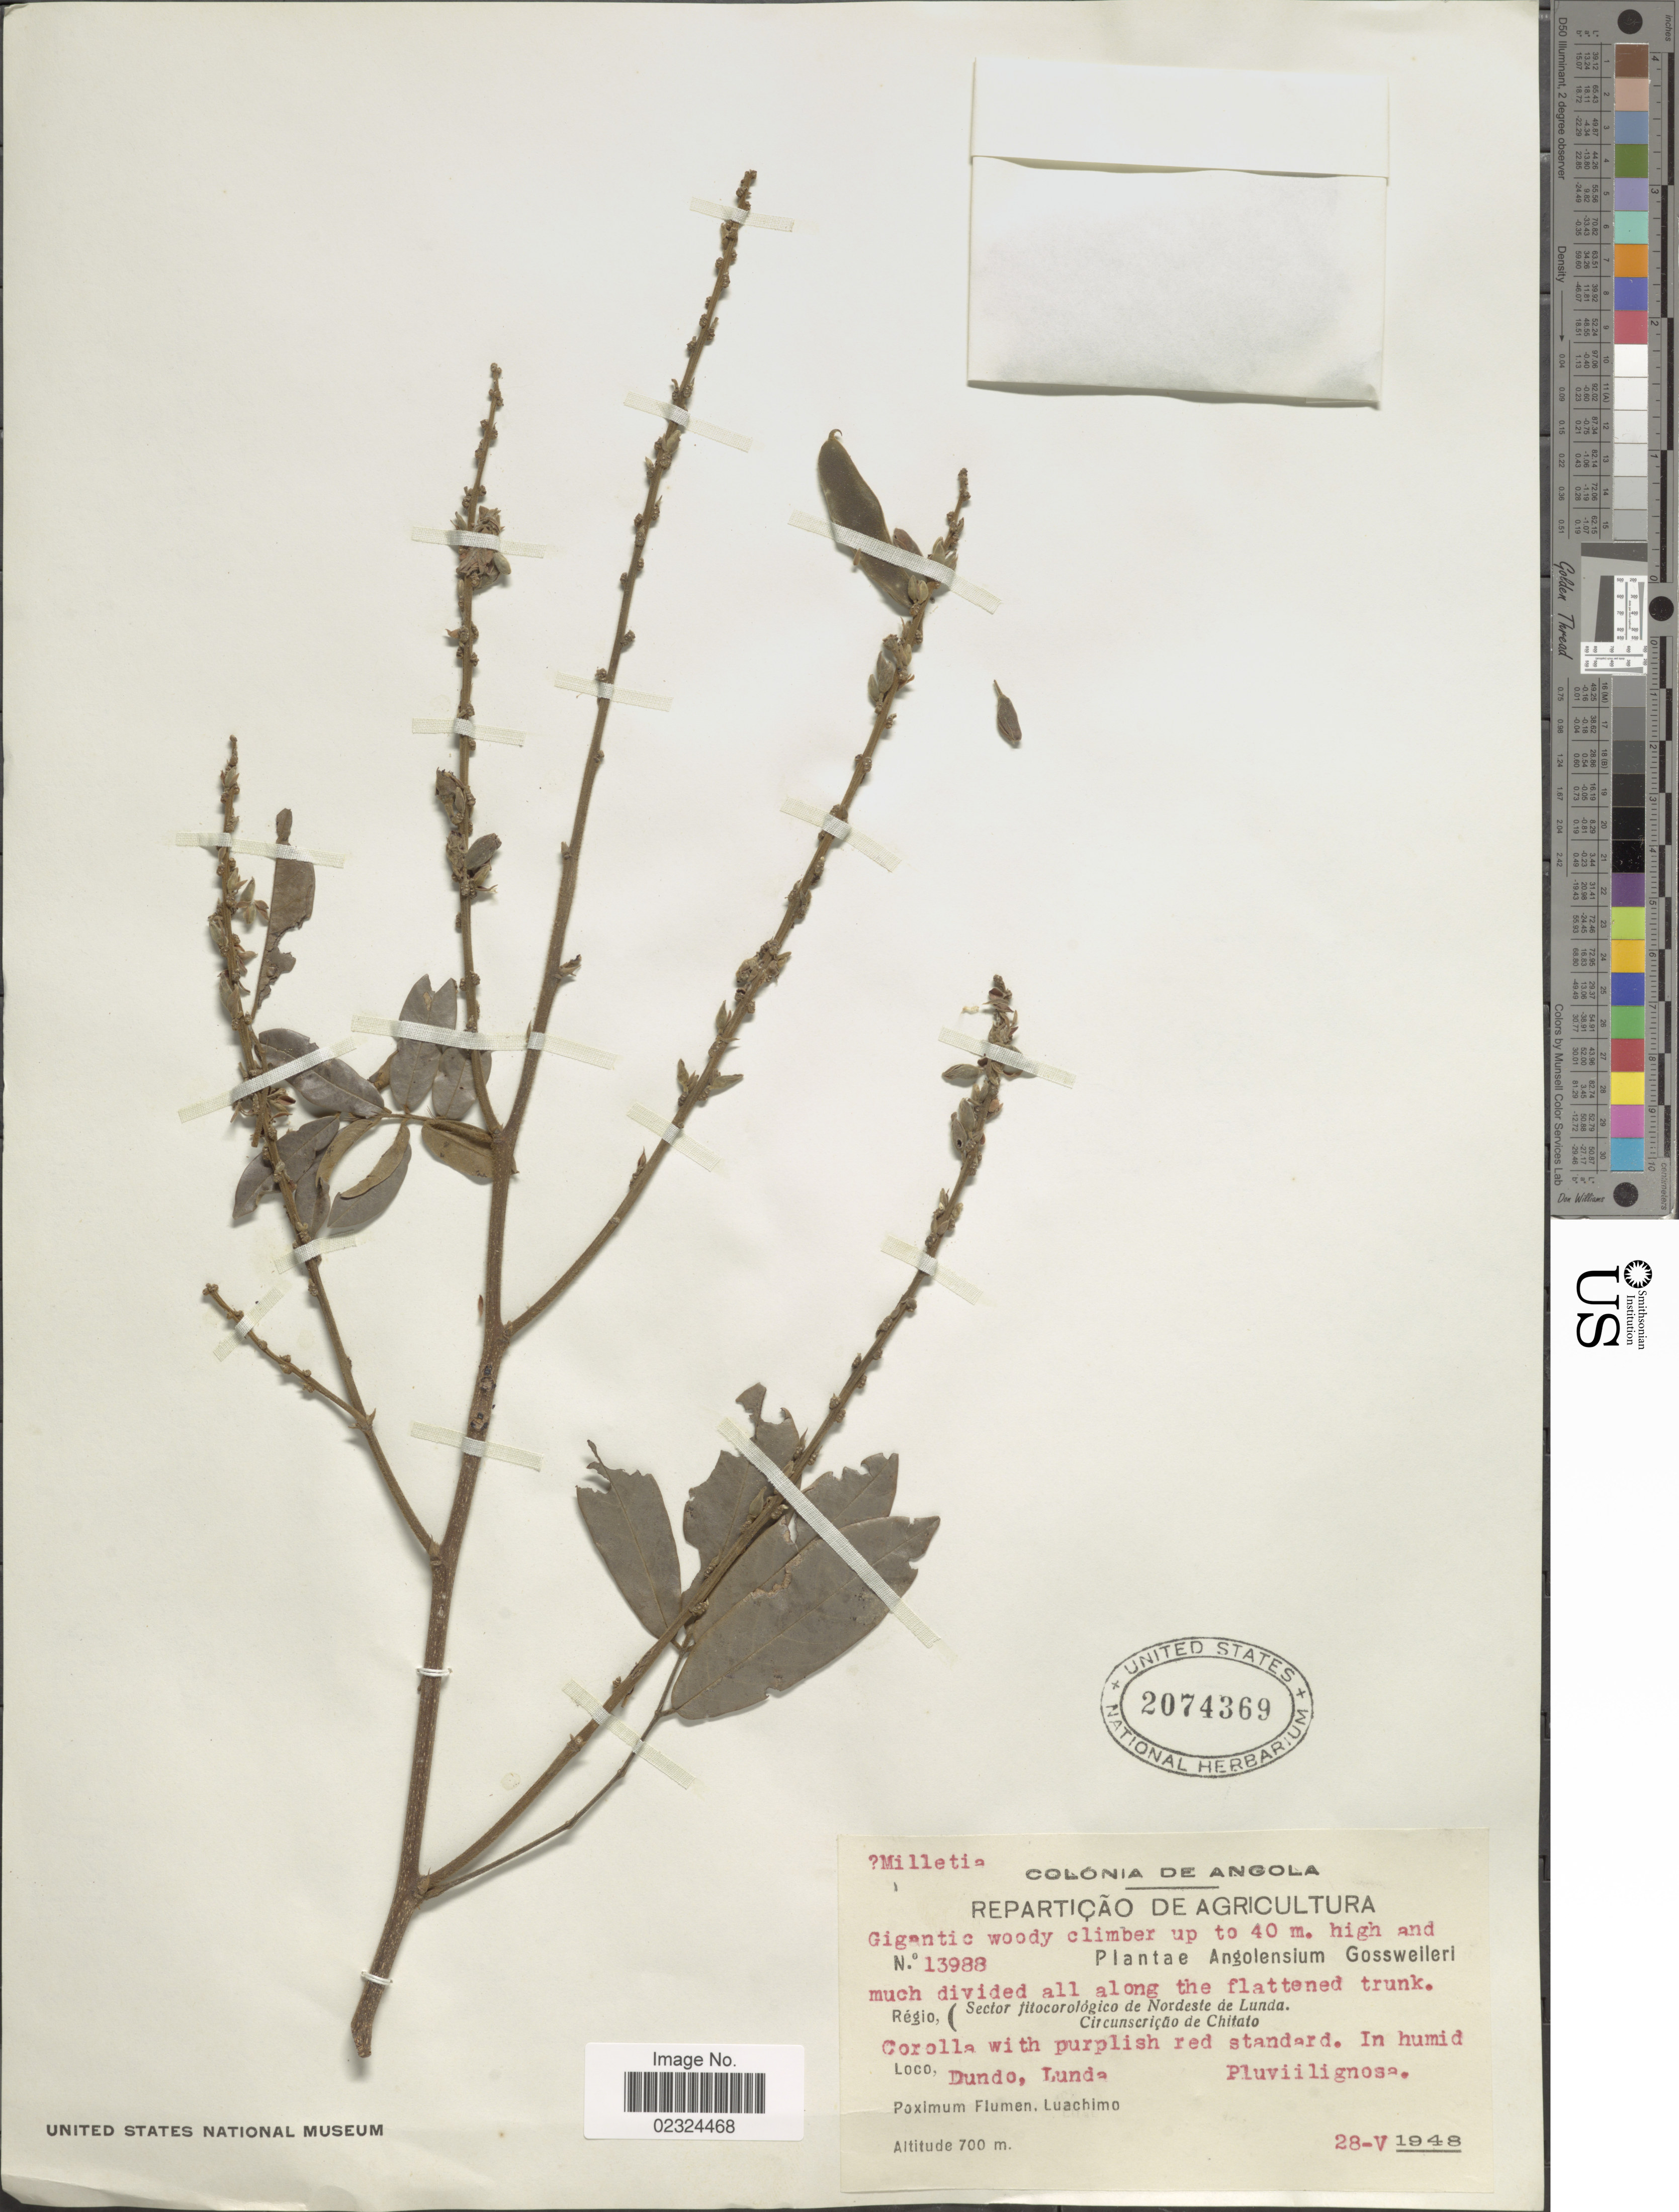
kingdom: Plantae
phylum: Tracheophyta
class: Magnoliopsida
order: Fabales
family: Fabaceae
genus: Millettia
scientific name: Millettia sp.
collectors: -. Gossweiler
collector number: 13988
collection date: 1948-05-28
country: Angola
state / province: Lunda Norte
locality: Sector fitocorologico de Nordeste de Lunda. Circunscricao Chitato. Dundo, Lunda. Poximum Flumen, Luachimo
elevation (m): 700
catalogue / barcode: US 2074369